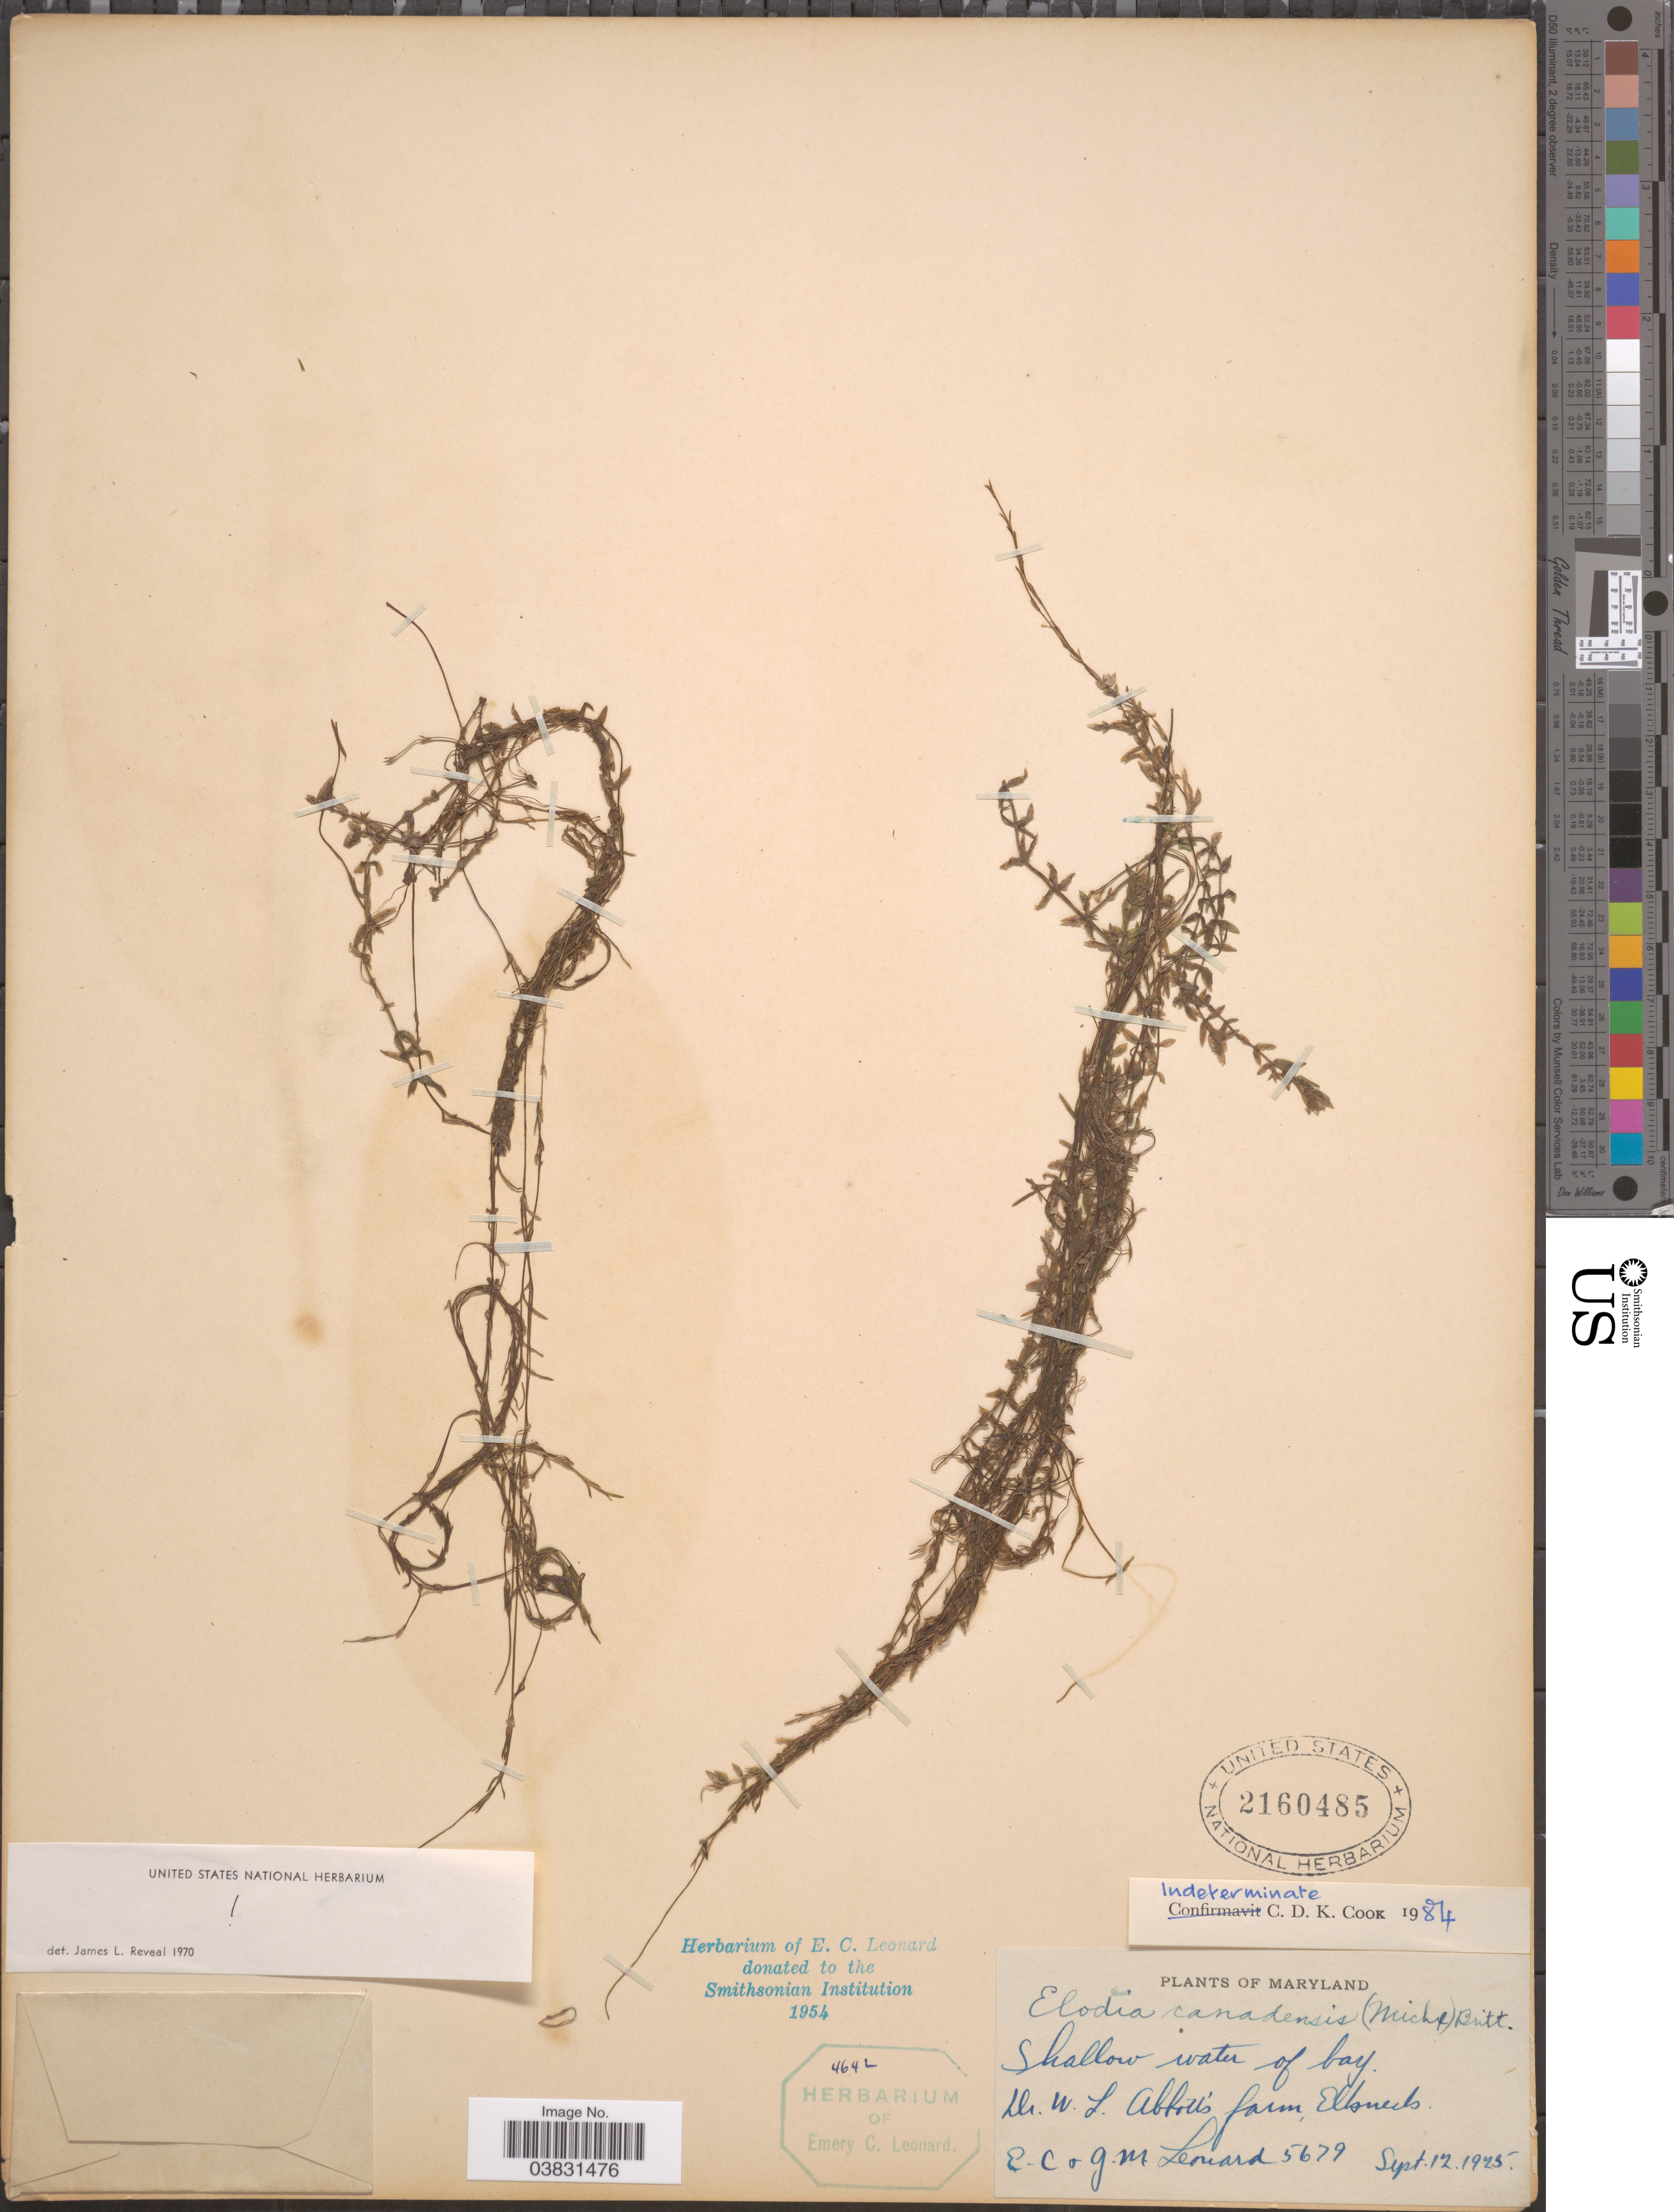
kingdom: Plantae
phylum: Tracheophyta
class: Liliopsida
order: Alismatales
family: Hydrocharitaceae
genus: Elodea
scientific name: Elodea sp.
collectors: E. C. Leonard & G. M. Leonard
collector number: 5679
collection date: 1925-09-12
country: United States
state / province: Maryland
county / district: Cecil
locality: Dr. W. S. Abbott's farm, Elkneck.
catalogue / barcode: US 2160485